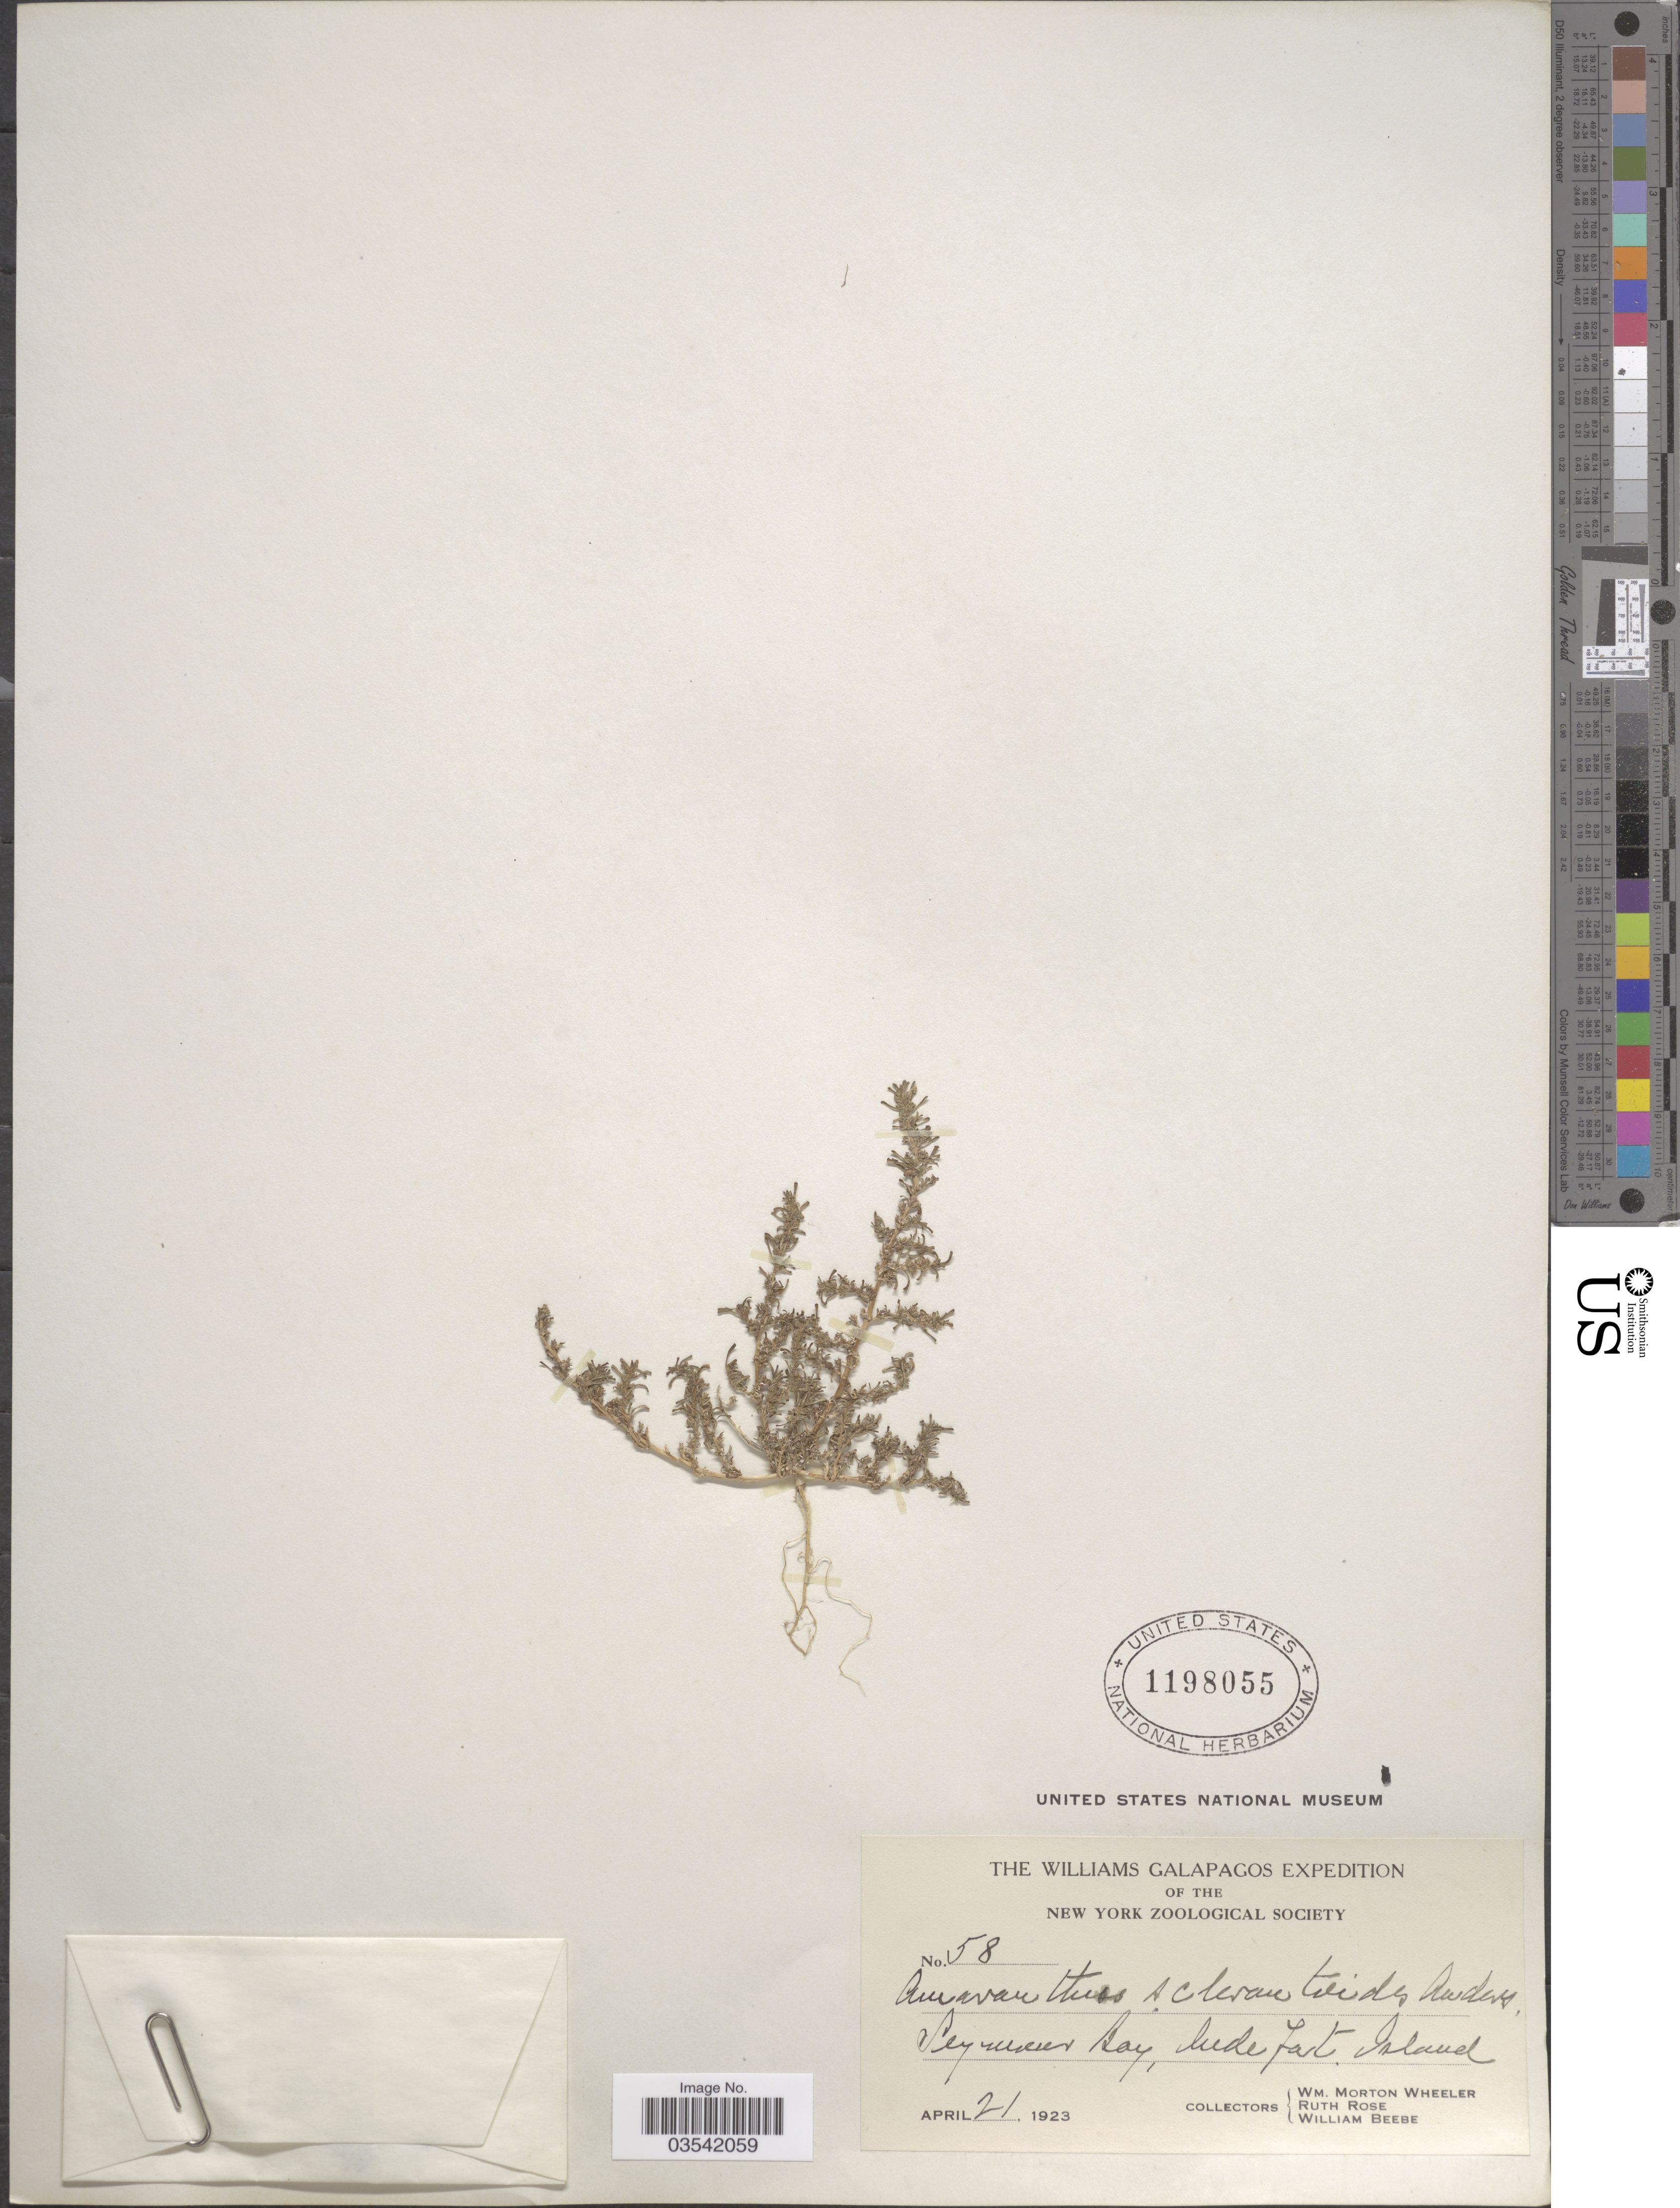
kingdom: Plantae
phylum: Tracheophyta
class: Magnoliopsida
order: Caryophyllales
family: Amaranthaceae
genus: Amaranthus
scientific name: Amaranthus sclerantoides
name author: (Andersson) Andersson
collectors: W. Wheeler, R. Rose & W. Beebe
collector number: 58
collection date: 1923-04-21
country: Ecuador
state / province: Colón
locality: Galapagos. Seymour Bay, Indefat. Island.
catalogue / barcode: US 1198055